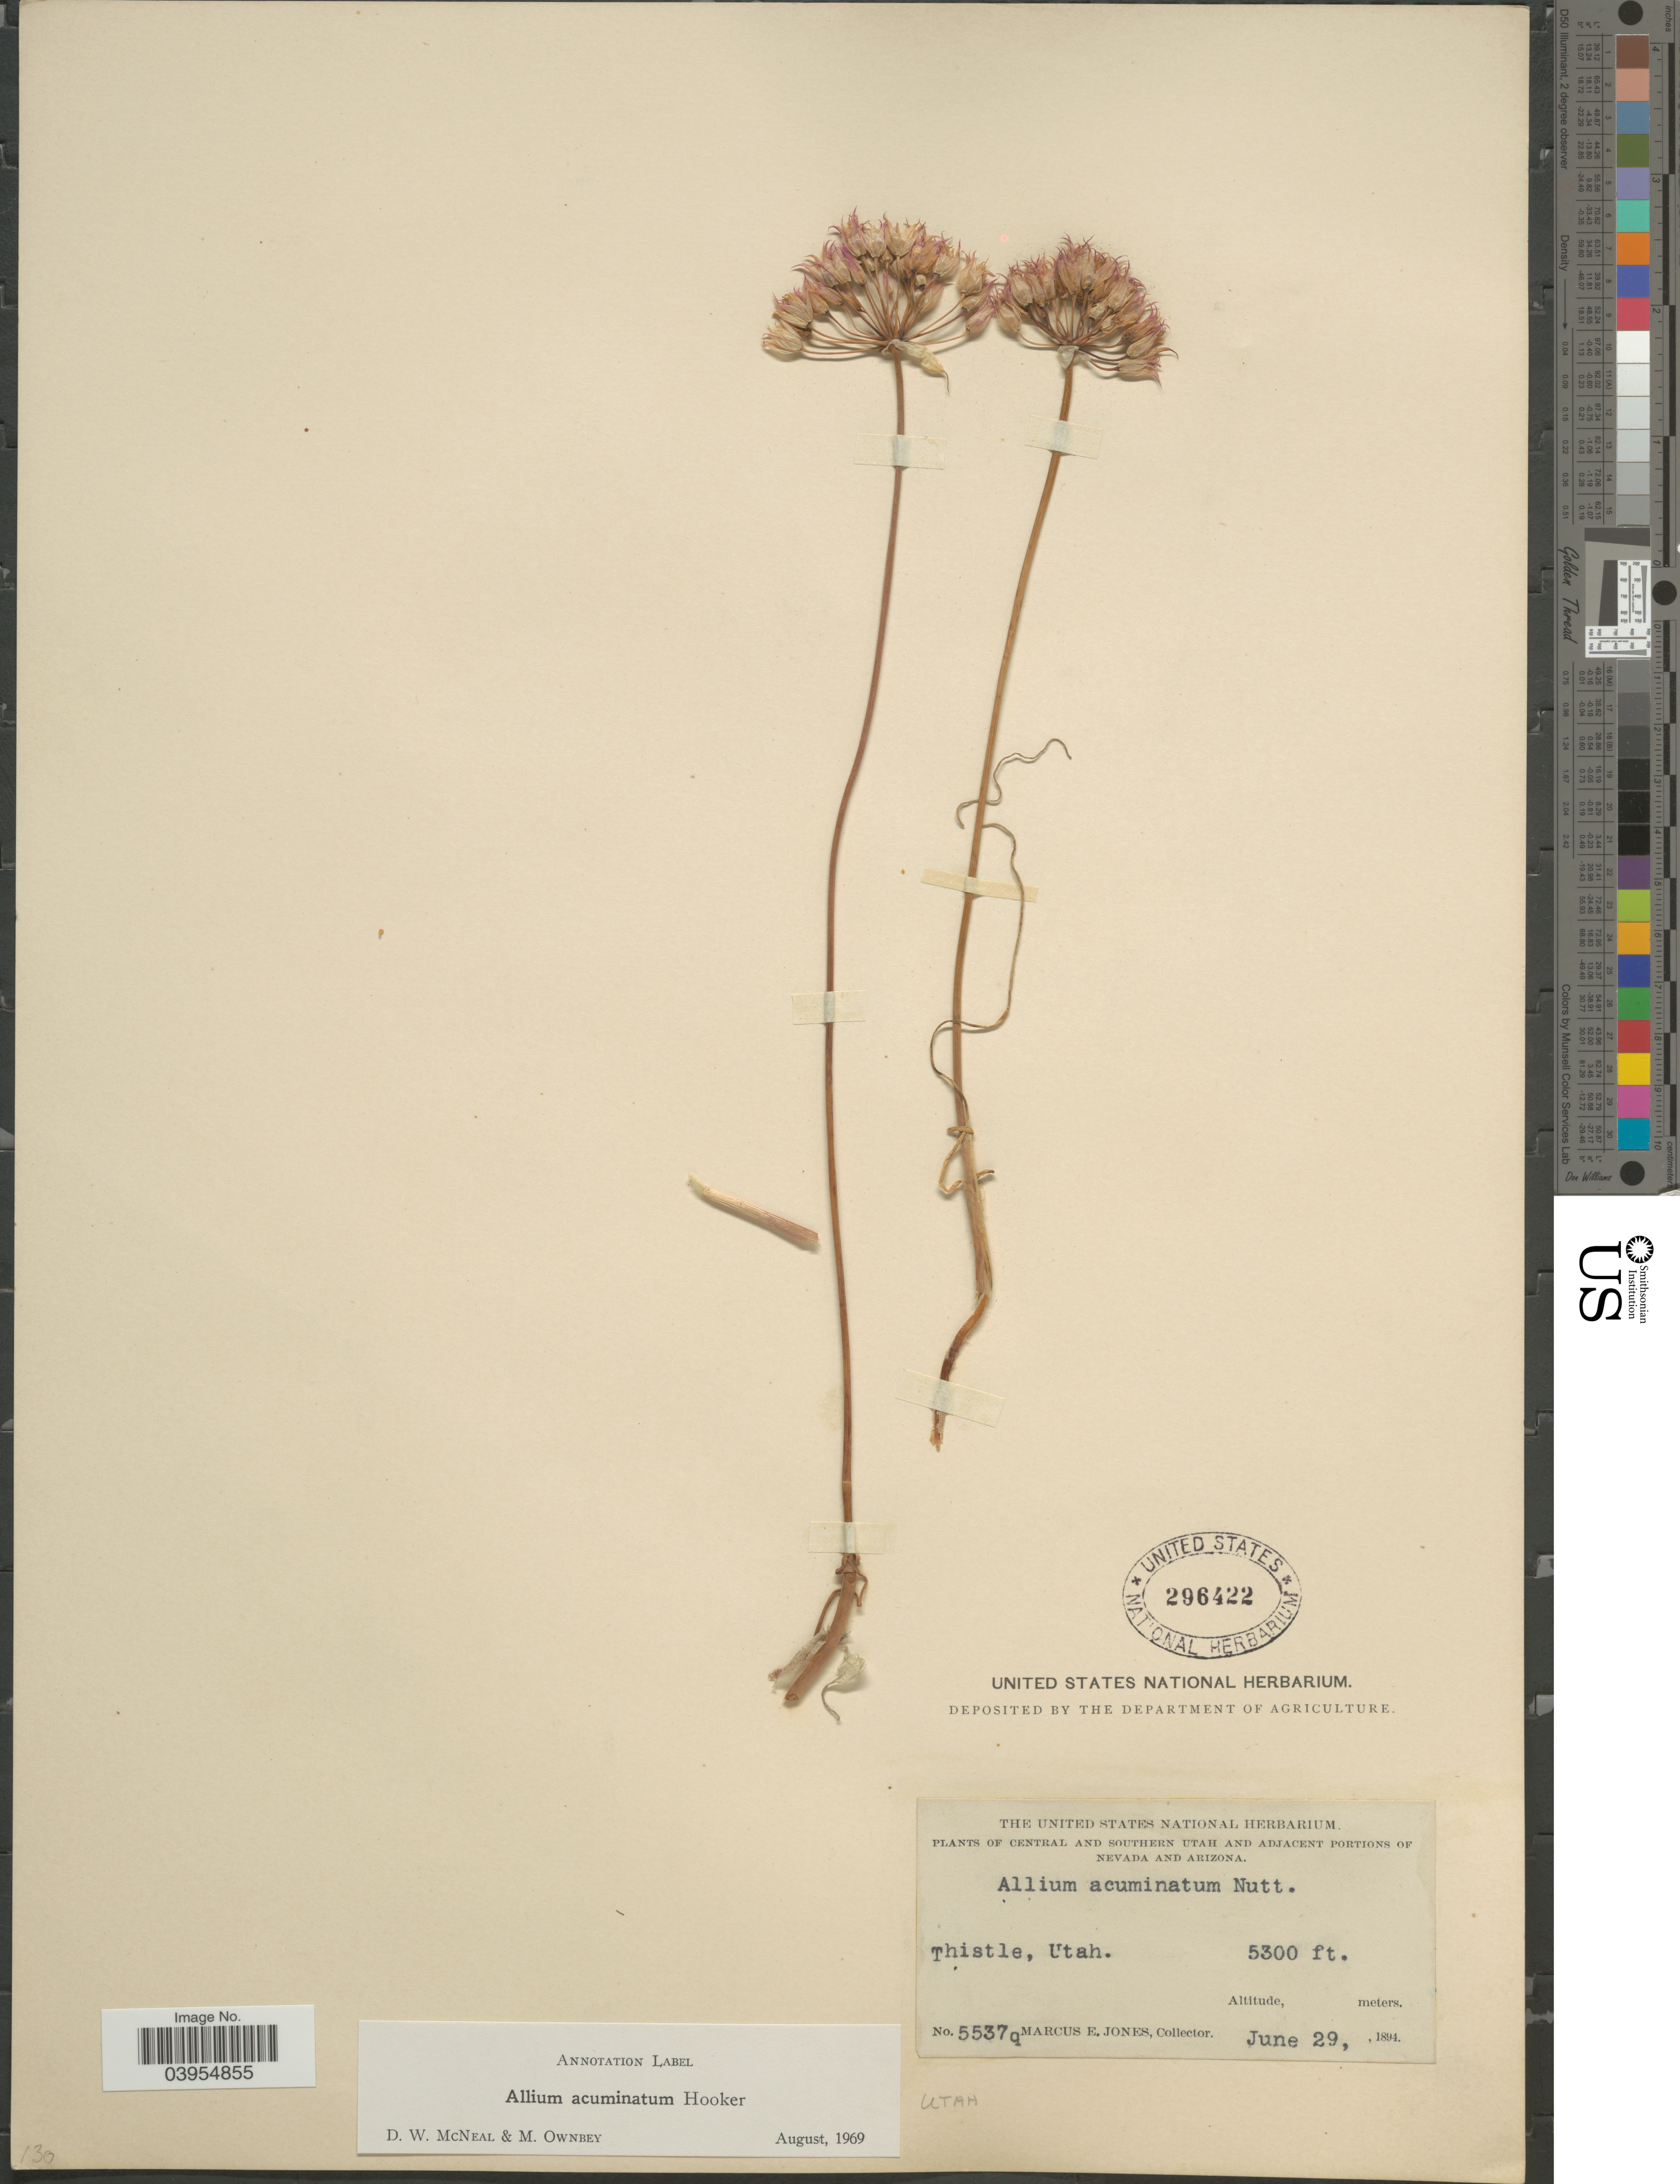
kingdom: Plantae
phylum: Tracheophyta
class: Liliopsida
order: Asparagales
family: Amaryllidaceae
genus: Allium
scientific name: Allium acuminatum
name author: Hook.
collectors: M. E. Jones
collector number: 5537q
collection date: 1894-06-29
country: United States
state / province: Utah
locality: Central and Southern Utah. Thistle. Utah.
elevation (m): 1615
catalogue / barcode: US 296422